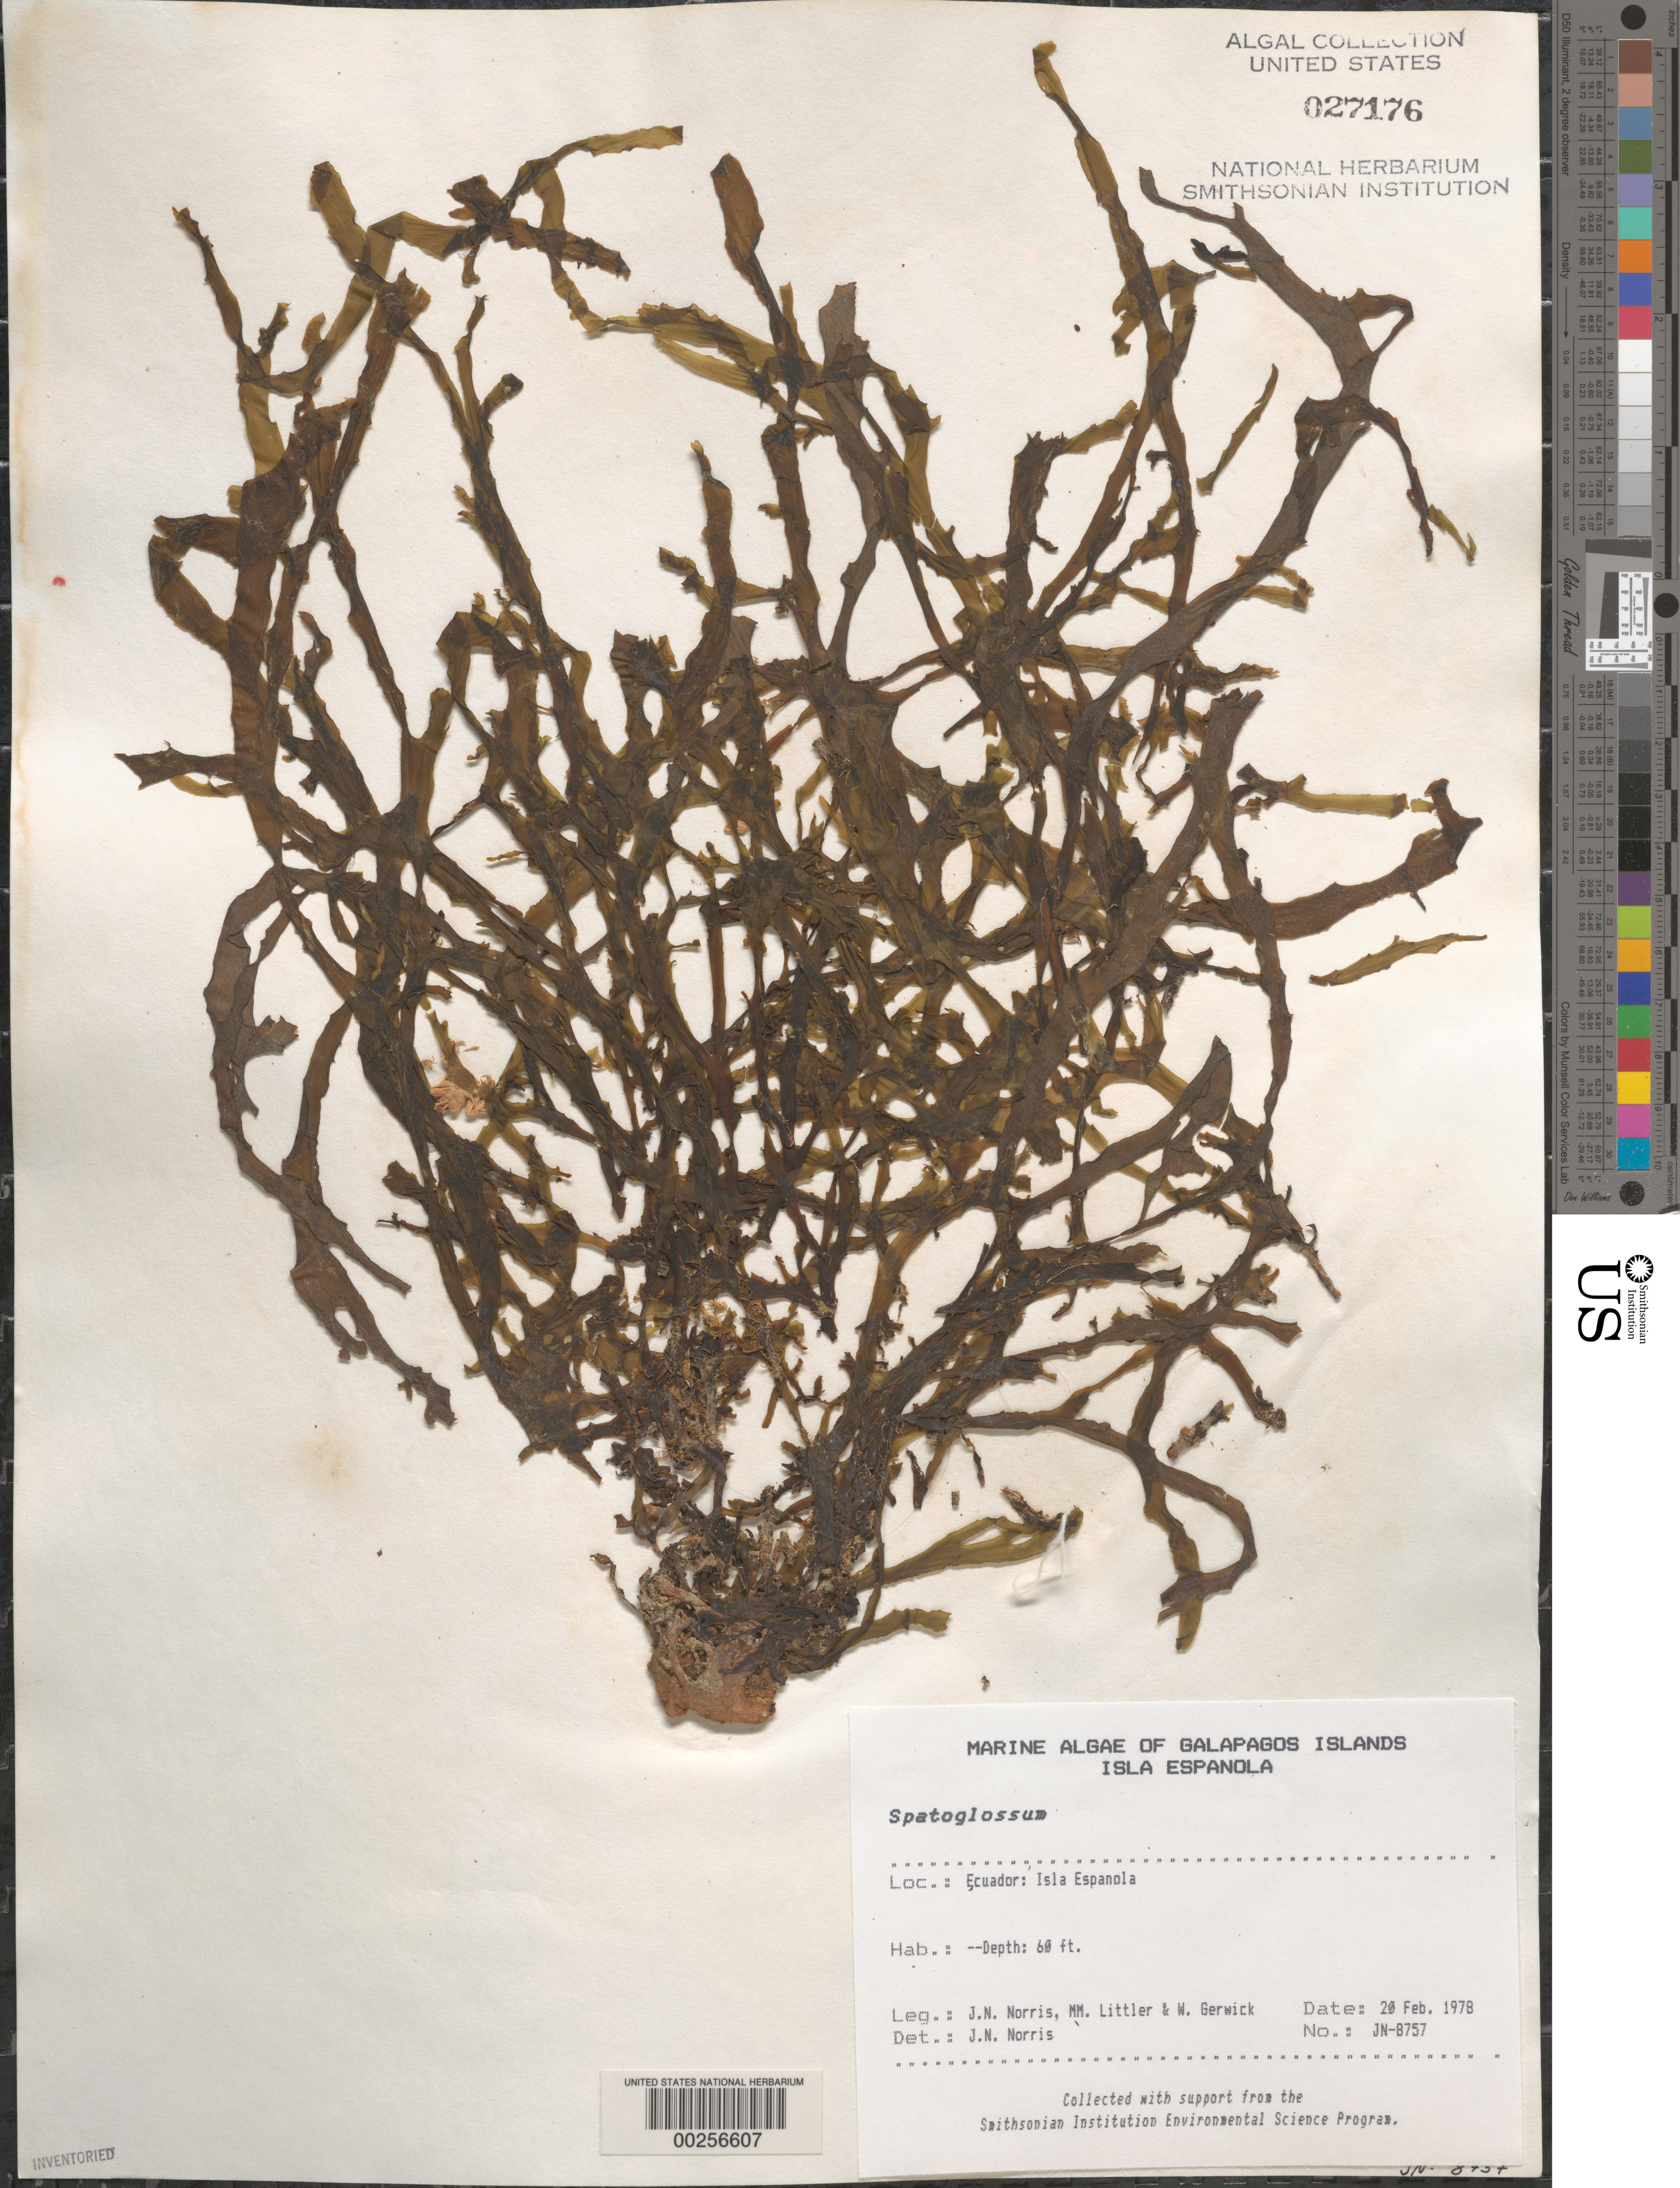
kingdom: Chromista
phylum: Ochrophyta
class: Phaeophyceae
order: Dictyotales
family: Dictyotaceae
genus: Spatoglossum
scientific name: Spatoglossum sp.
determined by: Norris, James N.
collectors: J. N. Norris, M. M. Littler & W. Gerwick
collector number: JN-8757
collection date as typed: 20 Feb 1978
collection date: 1978-02-20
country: Ecuador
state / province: Colón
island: Española [Hood]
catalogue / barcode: US 27176